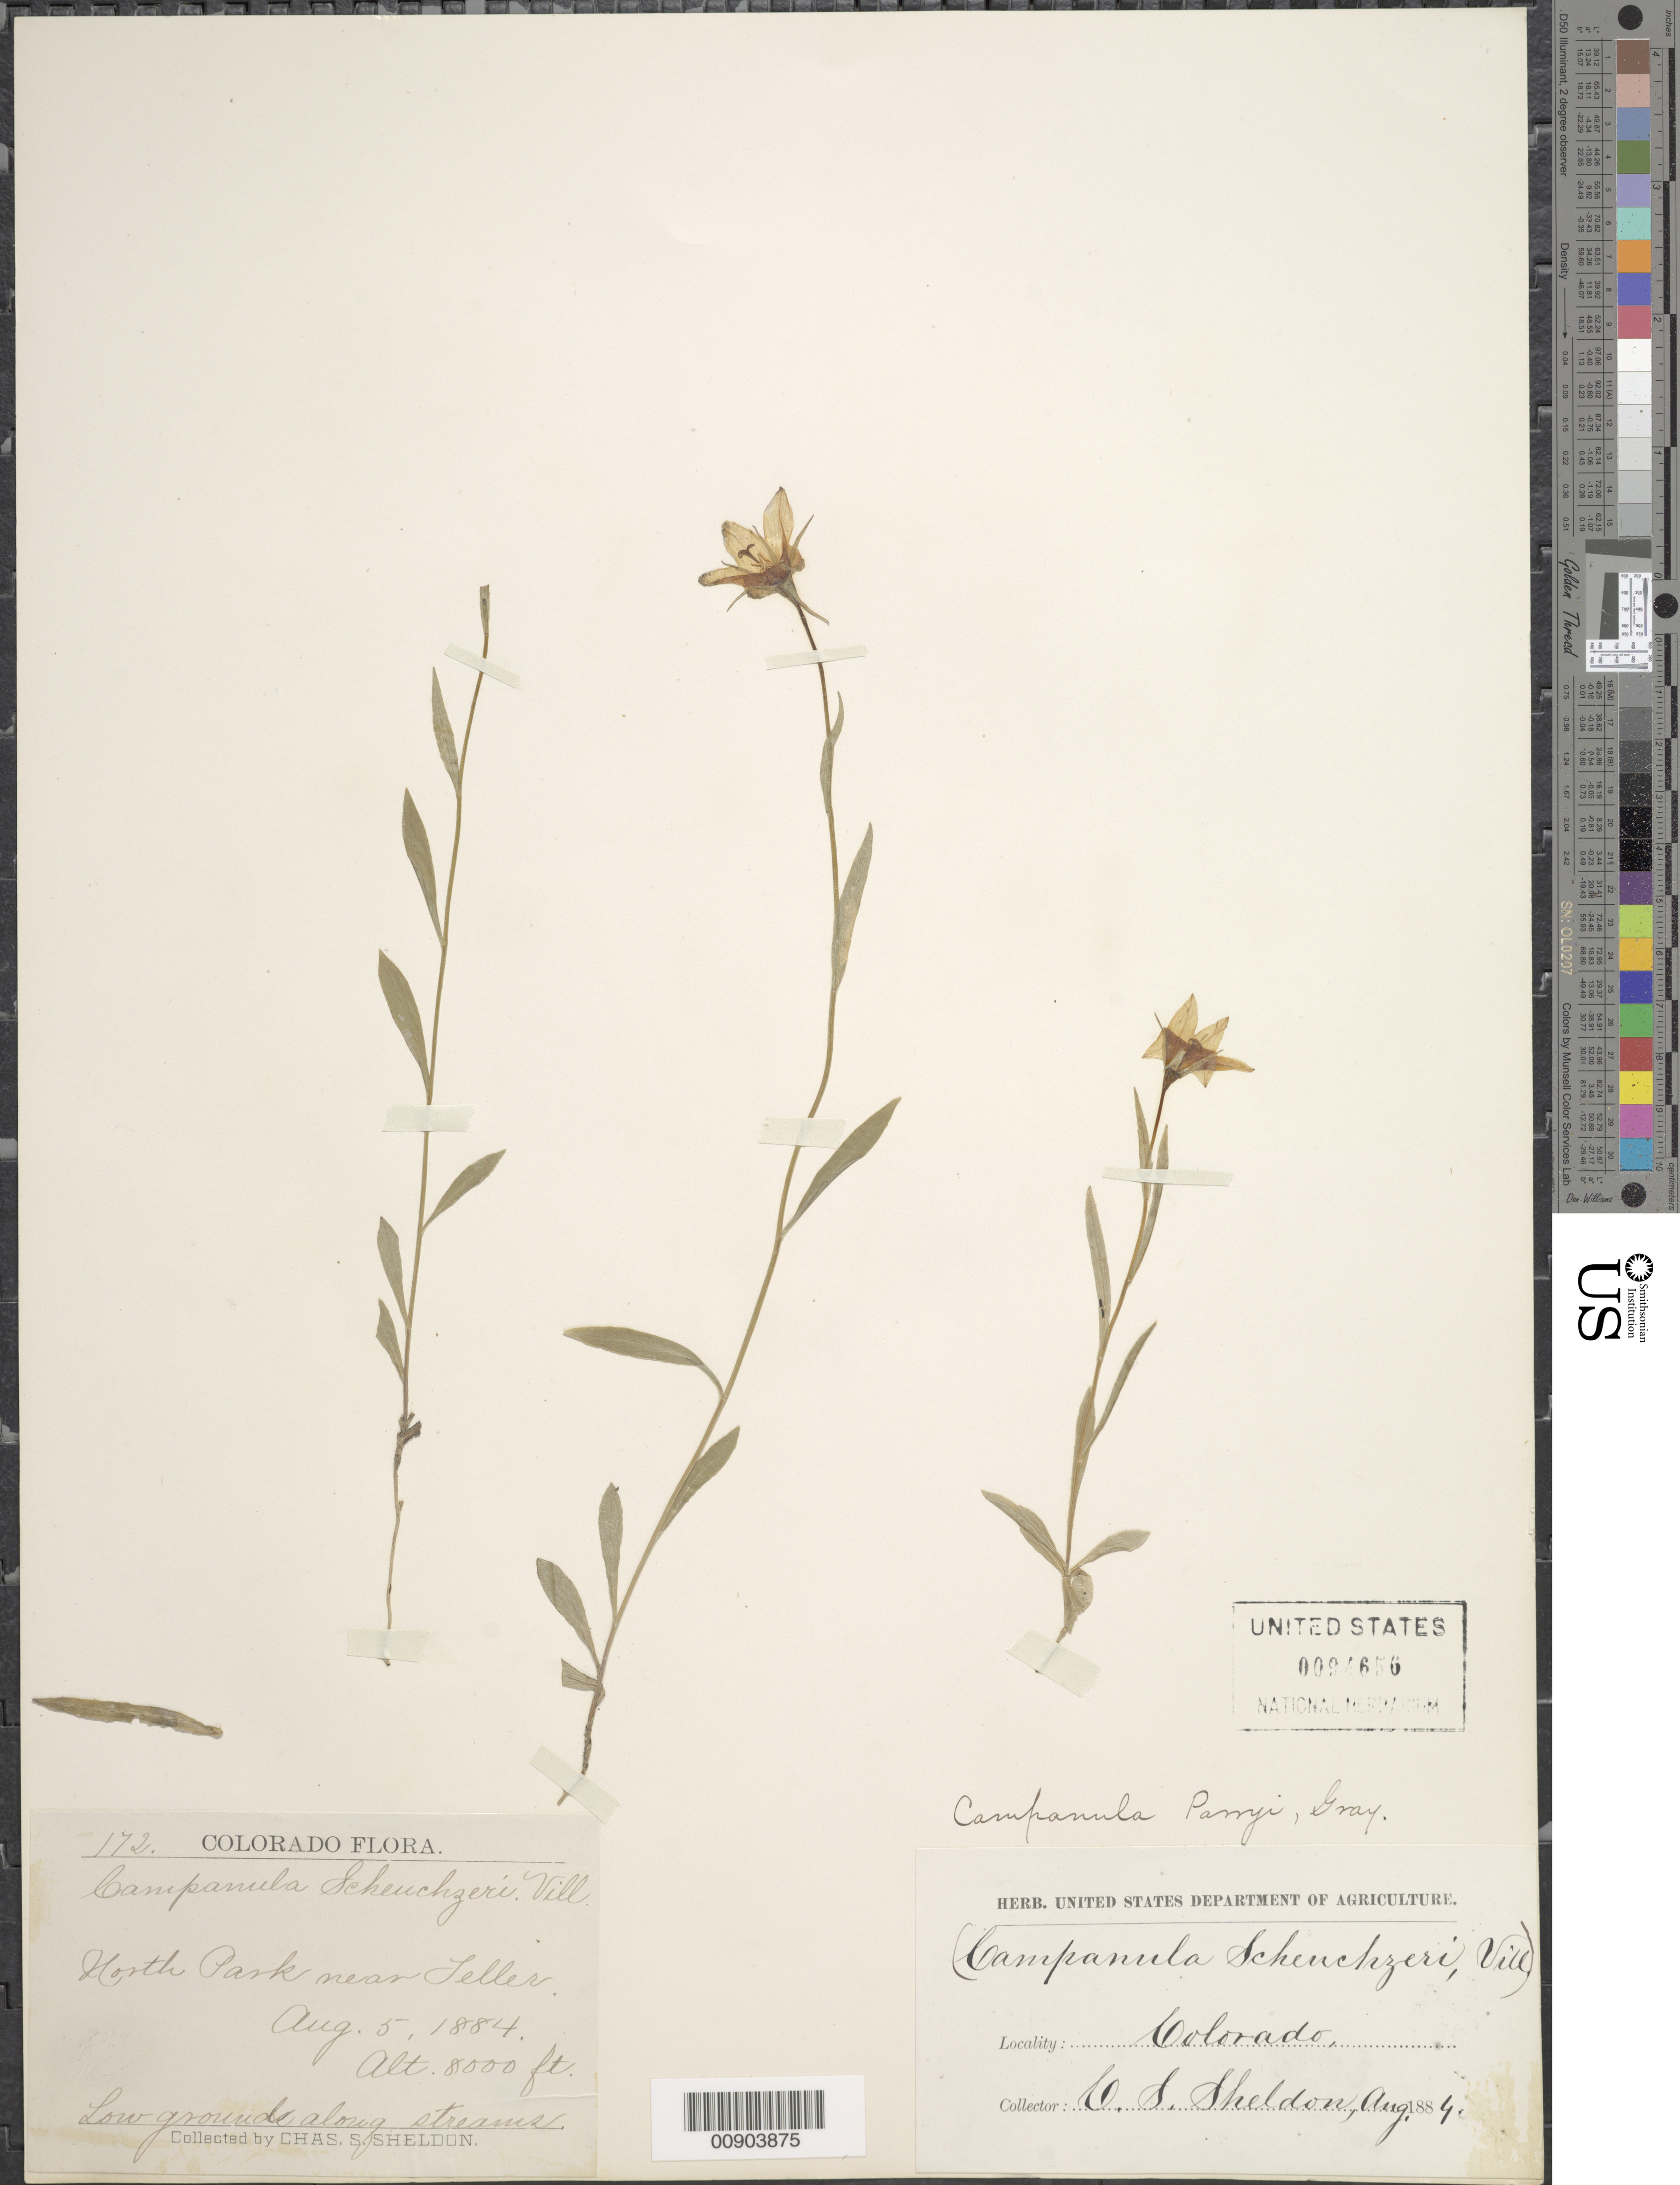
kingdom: Plantae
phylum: Tracheophyta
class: Magnoliopsida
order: Asterales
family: Campanulaceae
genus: Campanula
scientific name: Campanula planiflora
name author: Engelm.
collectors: C. S. Sheldon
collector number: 172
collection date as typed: Aug. 5, 1884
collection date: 1884-08-05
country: United States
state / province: Colorado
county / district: Teller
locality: North Park near Teller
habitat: Low ground along streams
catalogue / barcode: US 94656